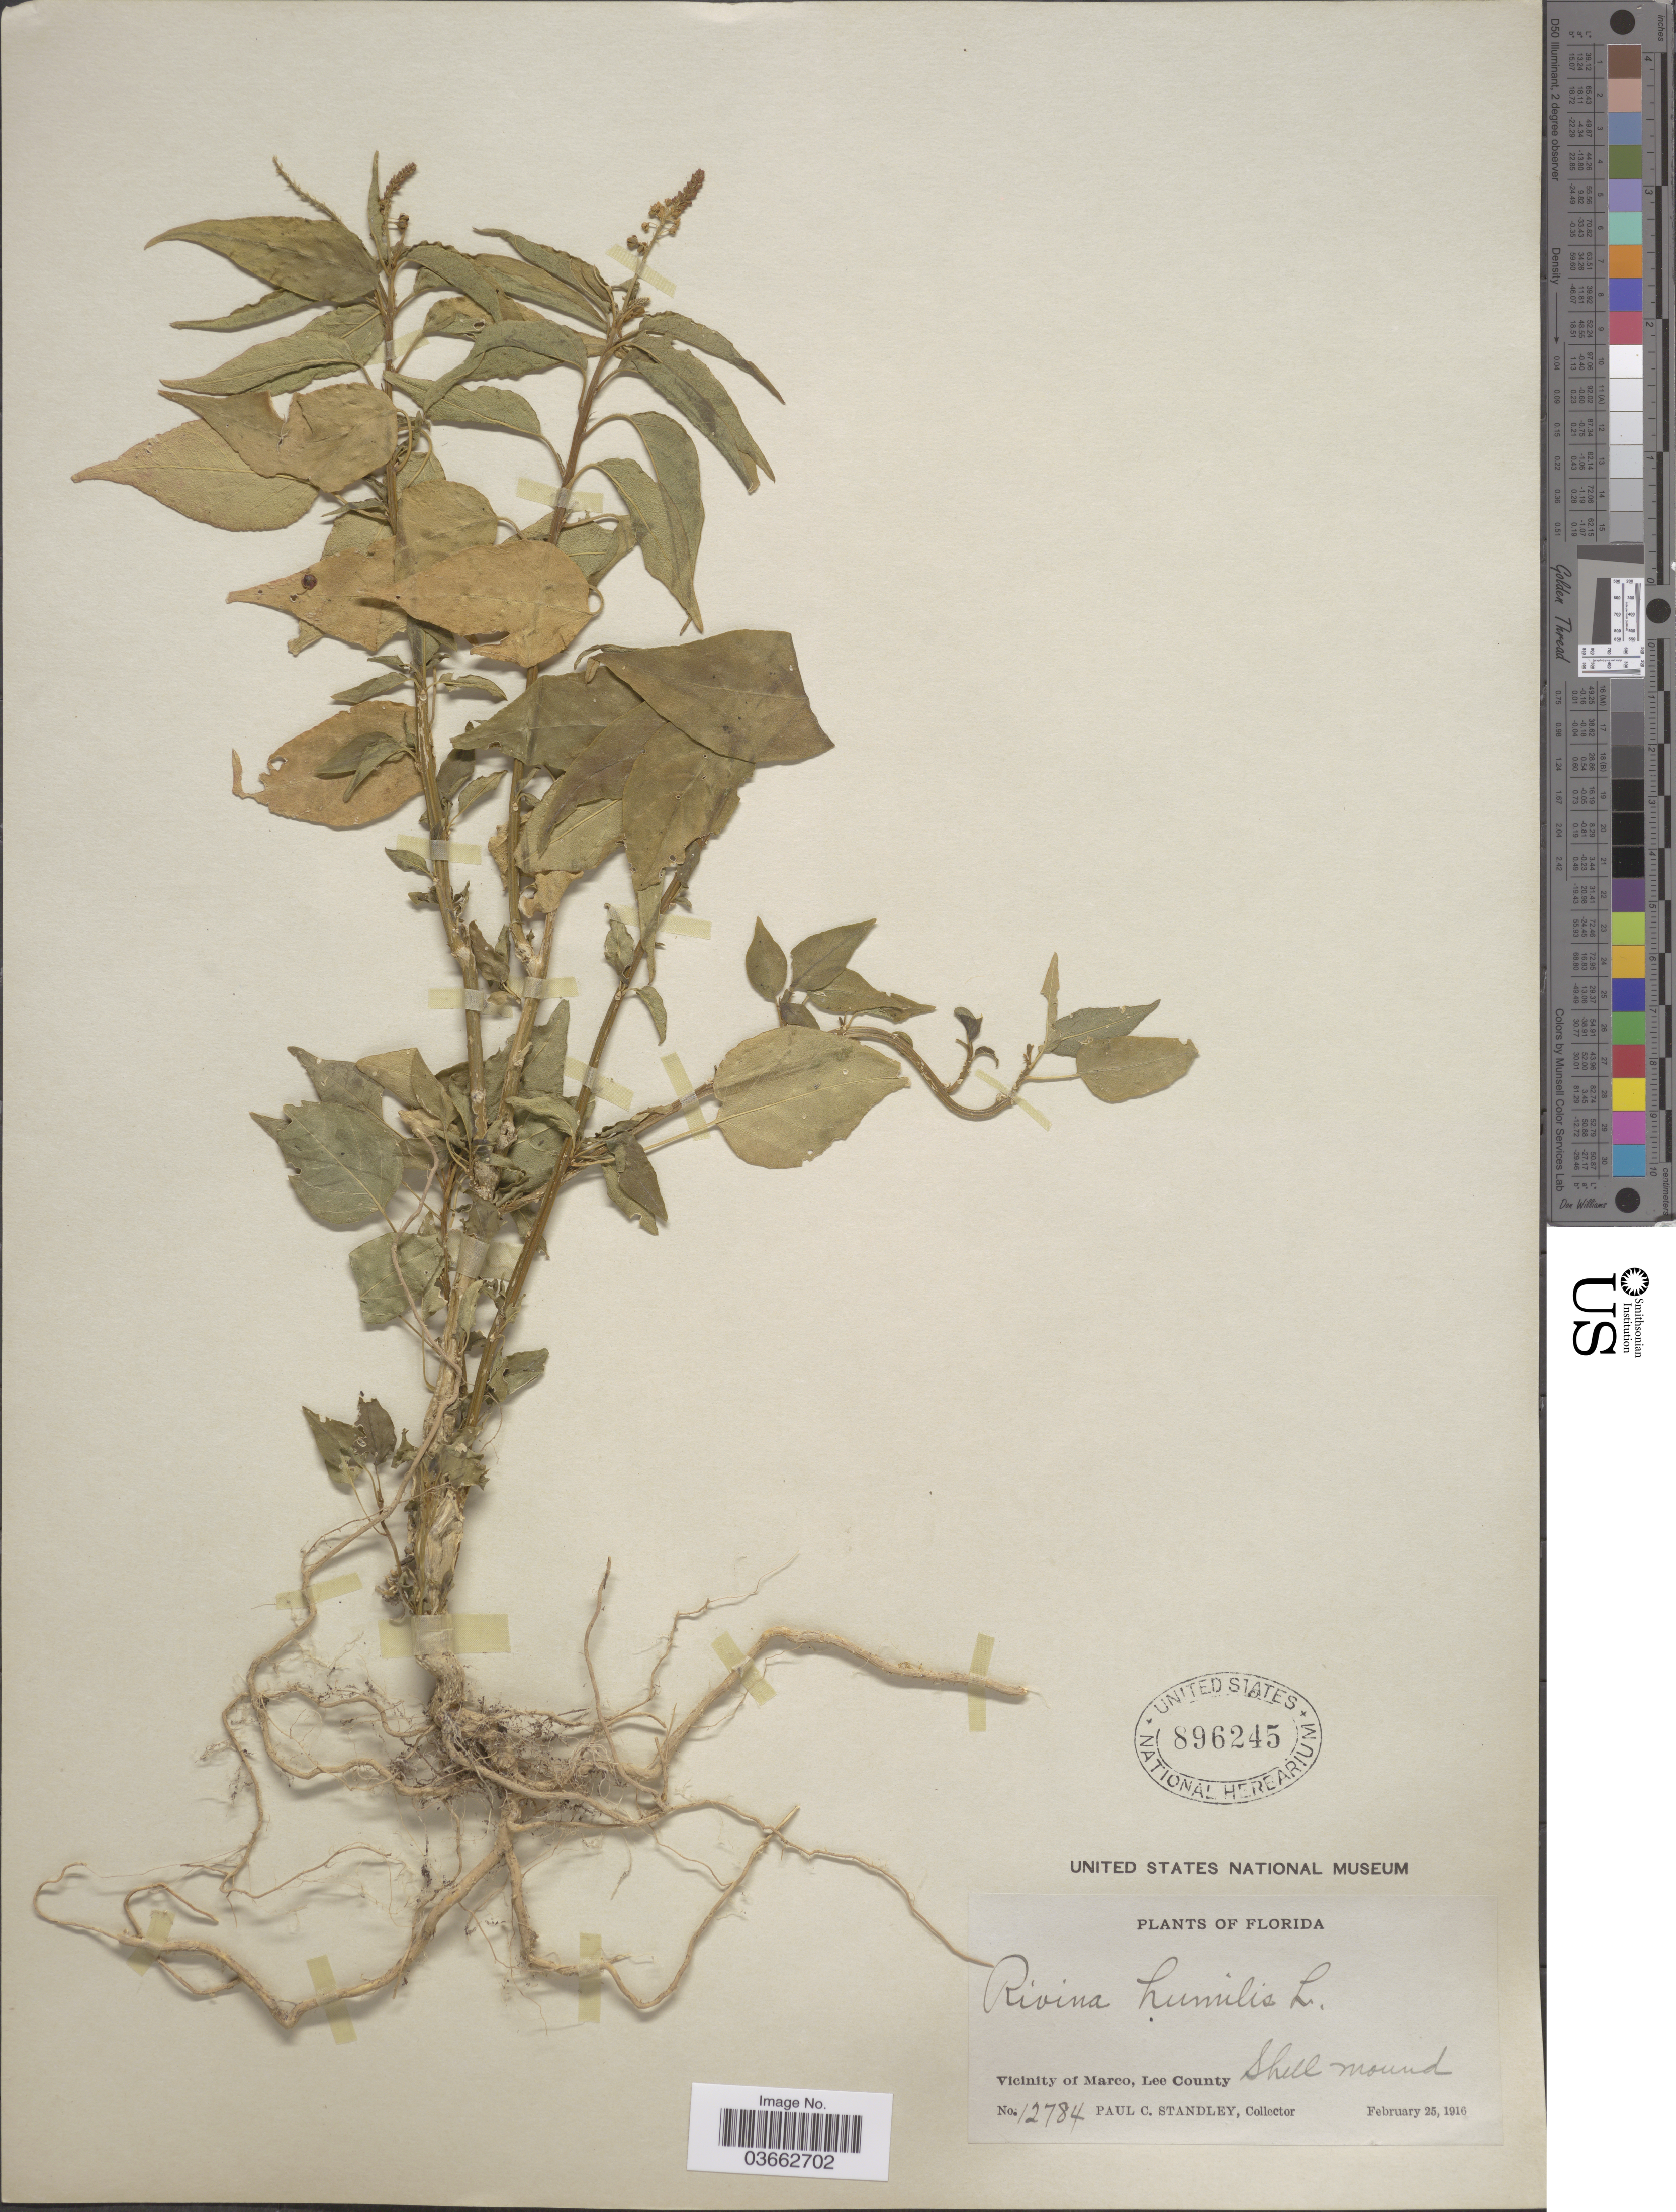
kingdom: Plantae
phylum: Tracheophyta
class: Magnoliopsida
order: Caryophyllales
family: Phytolaccaceae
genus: Rivina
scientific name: Rivina humilis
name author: L.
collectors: P. C. Standley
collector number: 12784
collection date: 1916-02-25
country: United States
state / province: Florida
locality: Vicinity of Marco, Lee County.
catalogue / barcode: US 896245